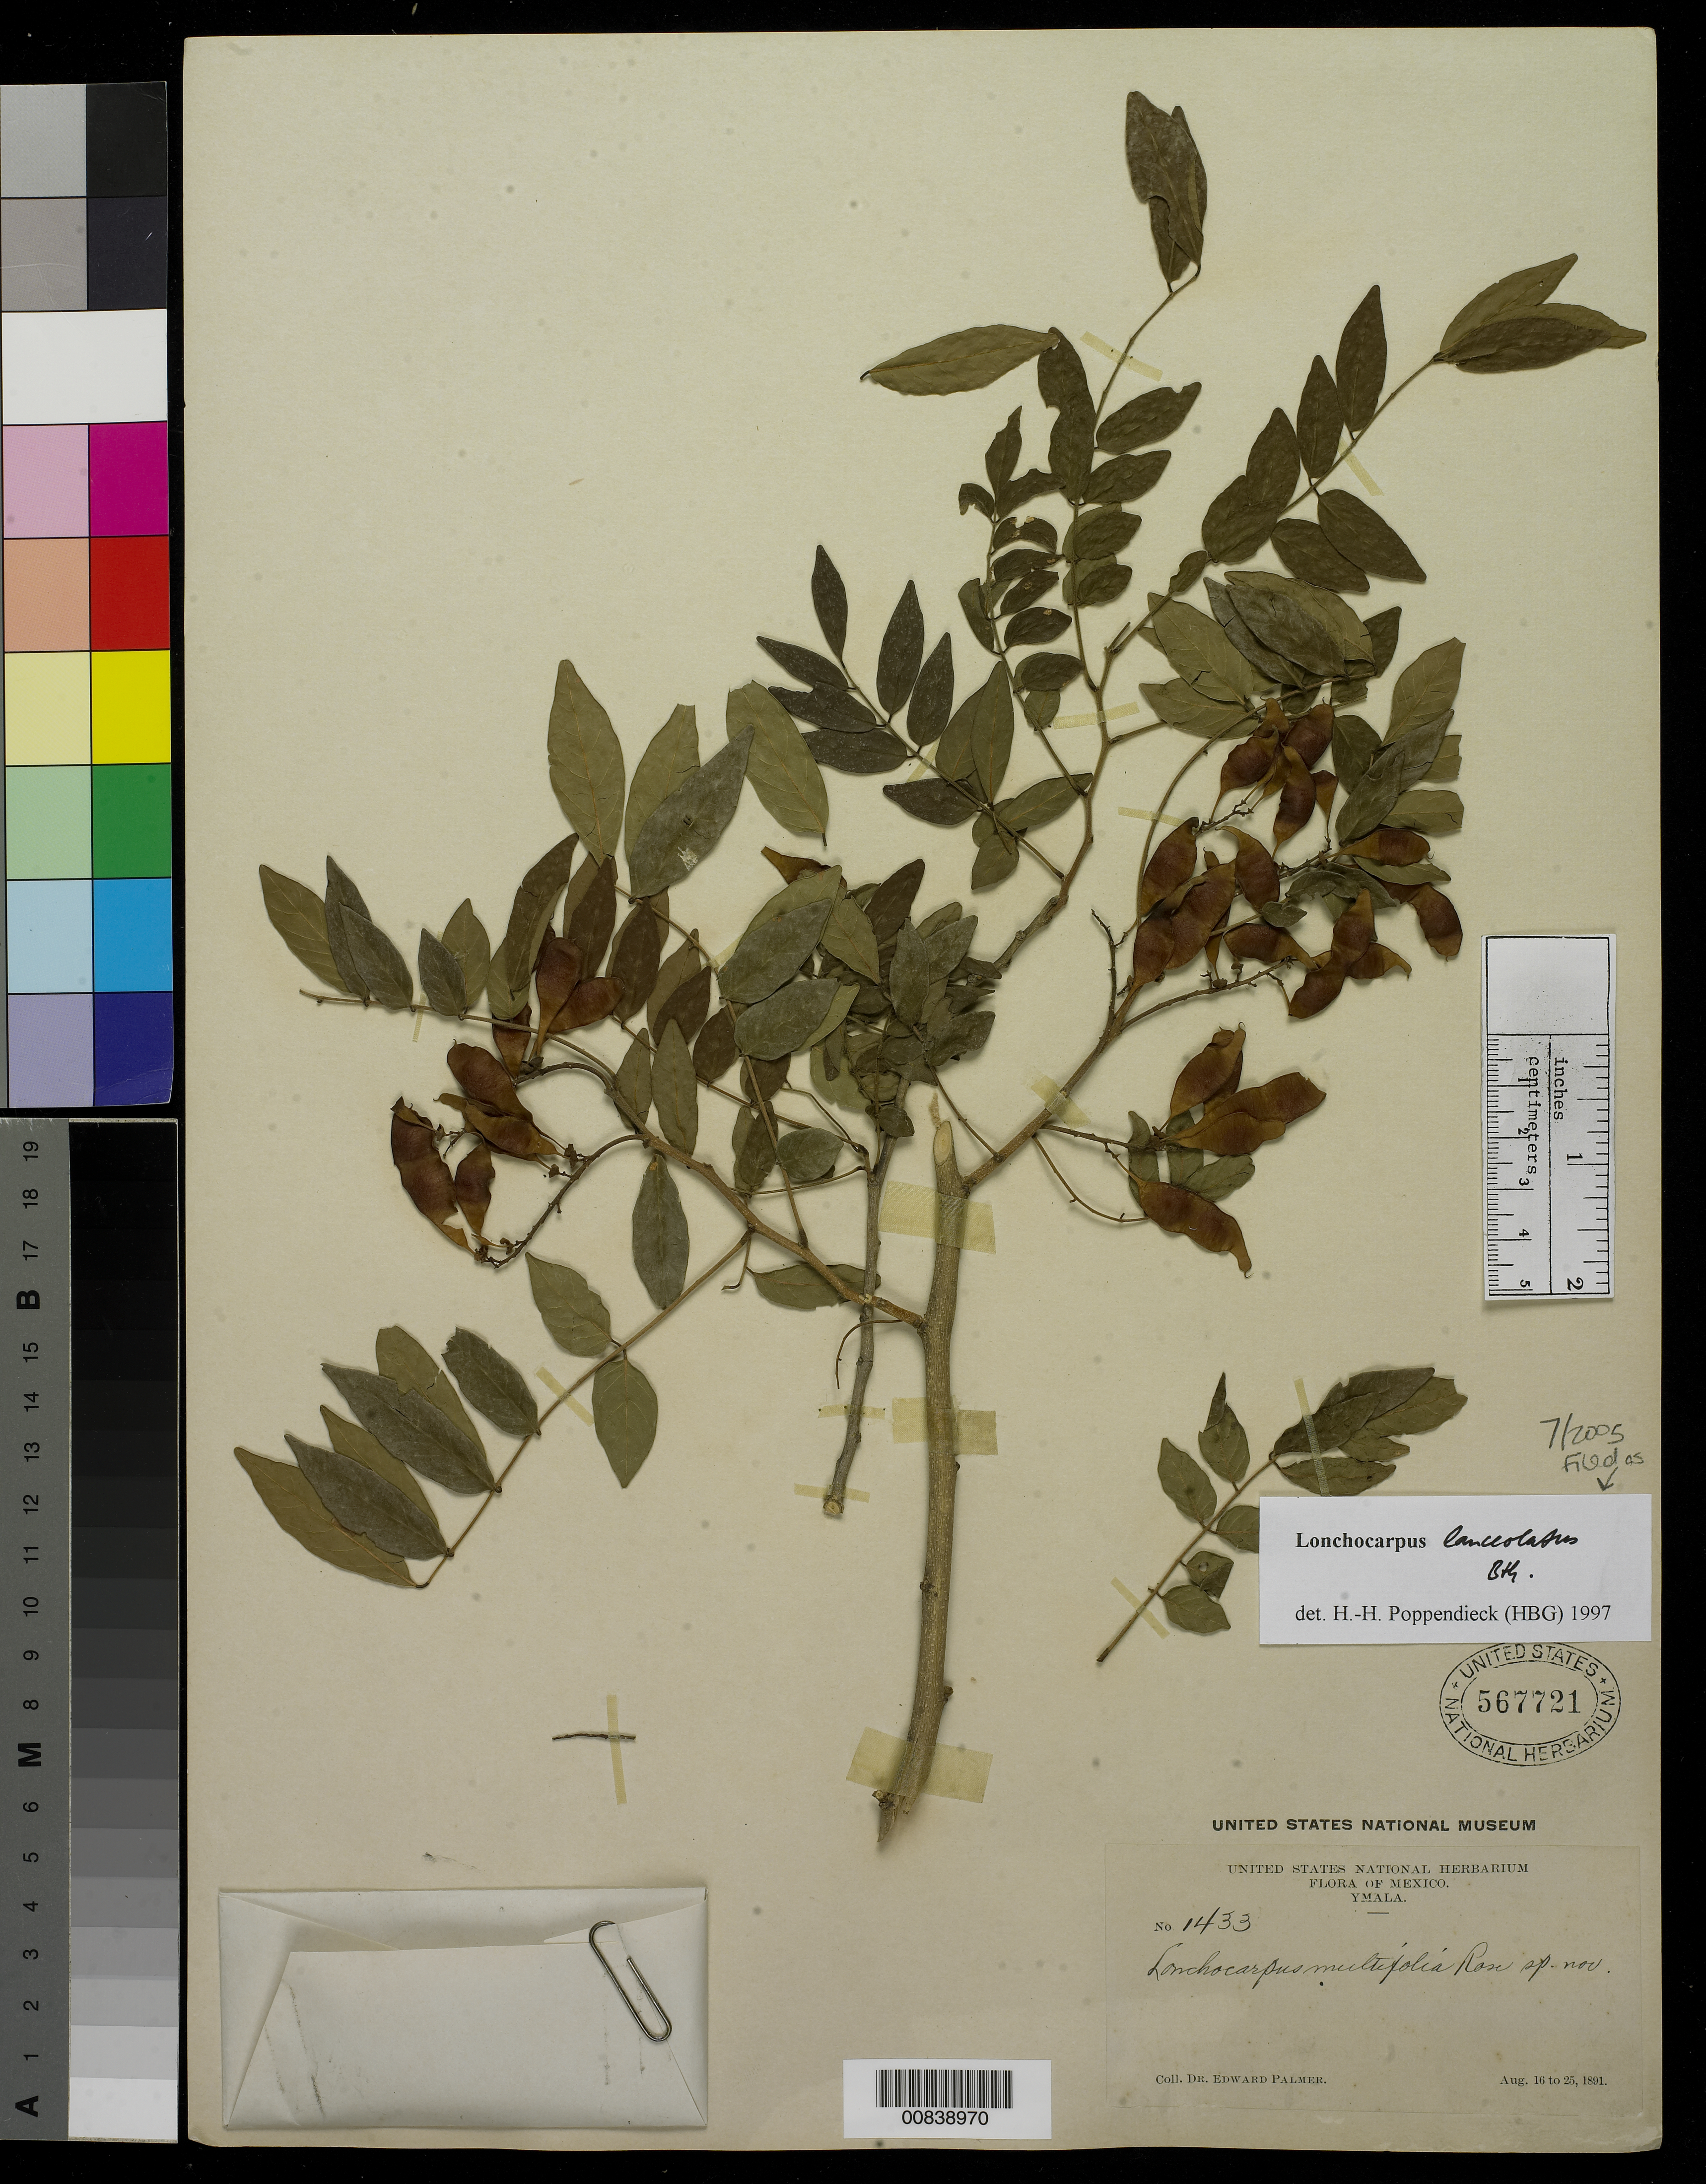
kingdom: Plantae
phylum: Tracheophyta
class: Magnoliopsida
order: Fabales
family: Fabaceae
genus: Lonchocarpus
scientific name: Lonchocarpus lanceolatus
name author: Benth.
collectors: E. Palmer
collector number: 1433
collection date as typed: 16 Aug 1891 to 25 Aug 1891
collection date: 1891-08-16/1891-08-25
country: Mexico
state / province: Sinaloa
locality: Ymala, Sinaloa.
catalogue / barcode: US 567721